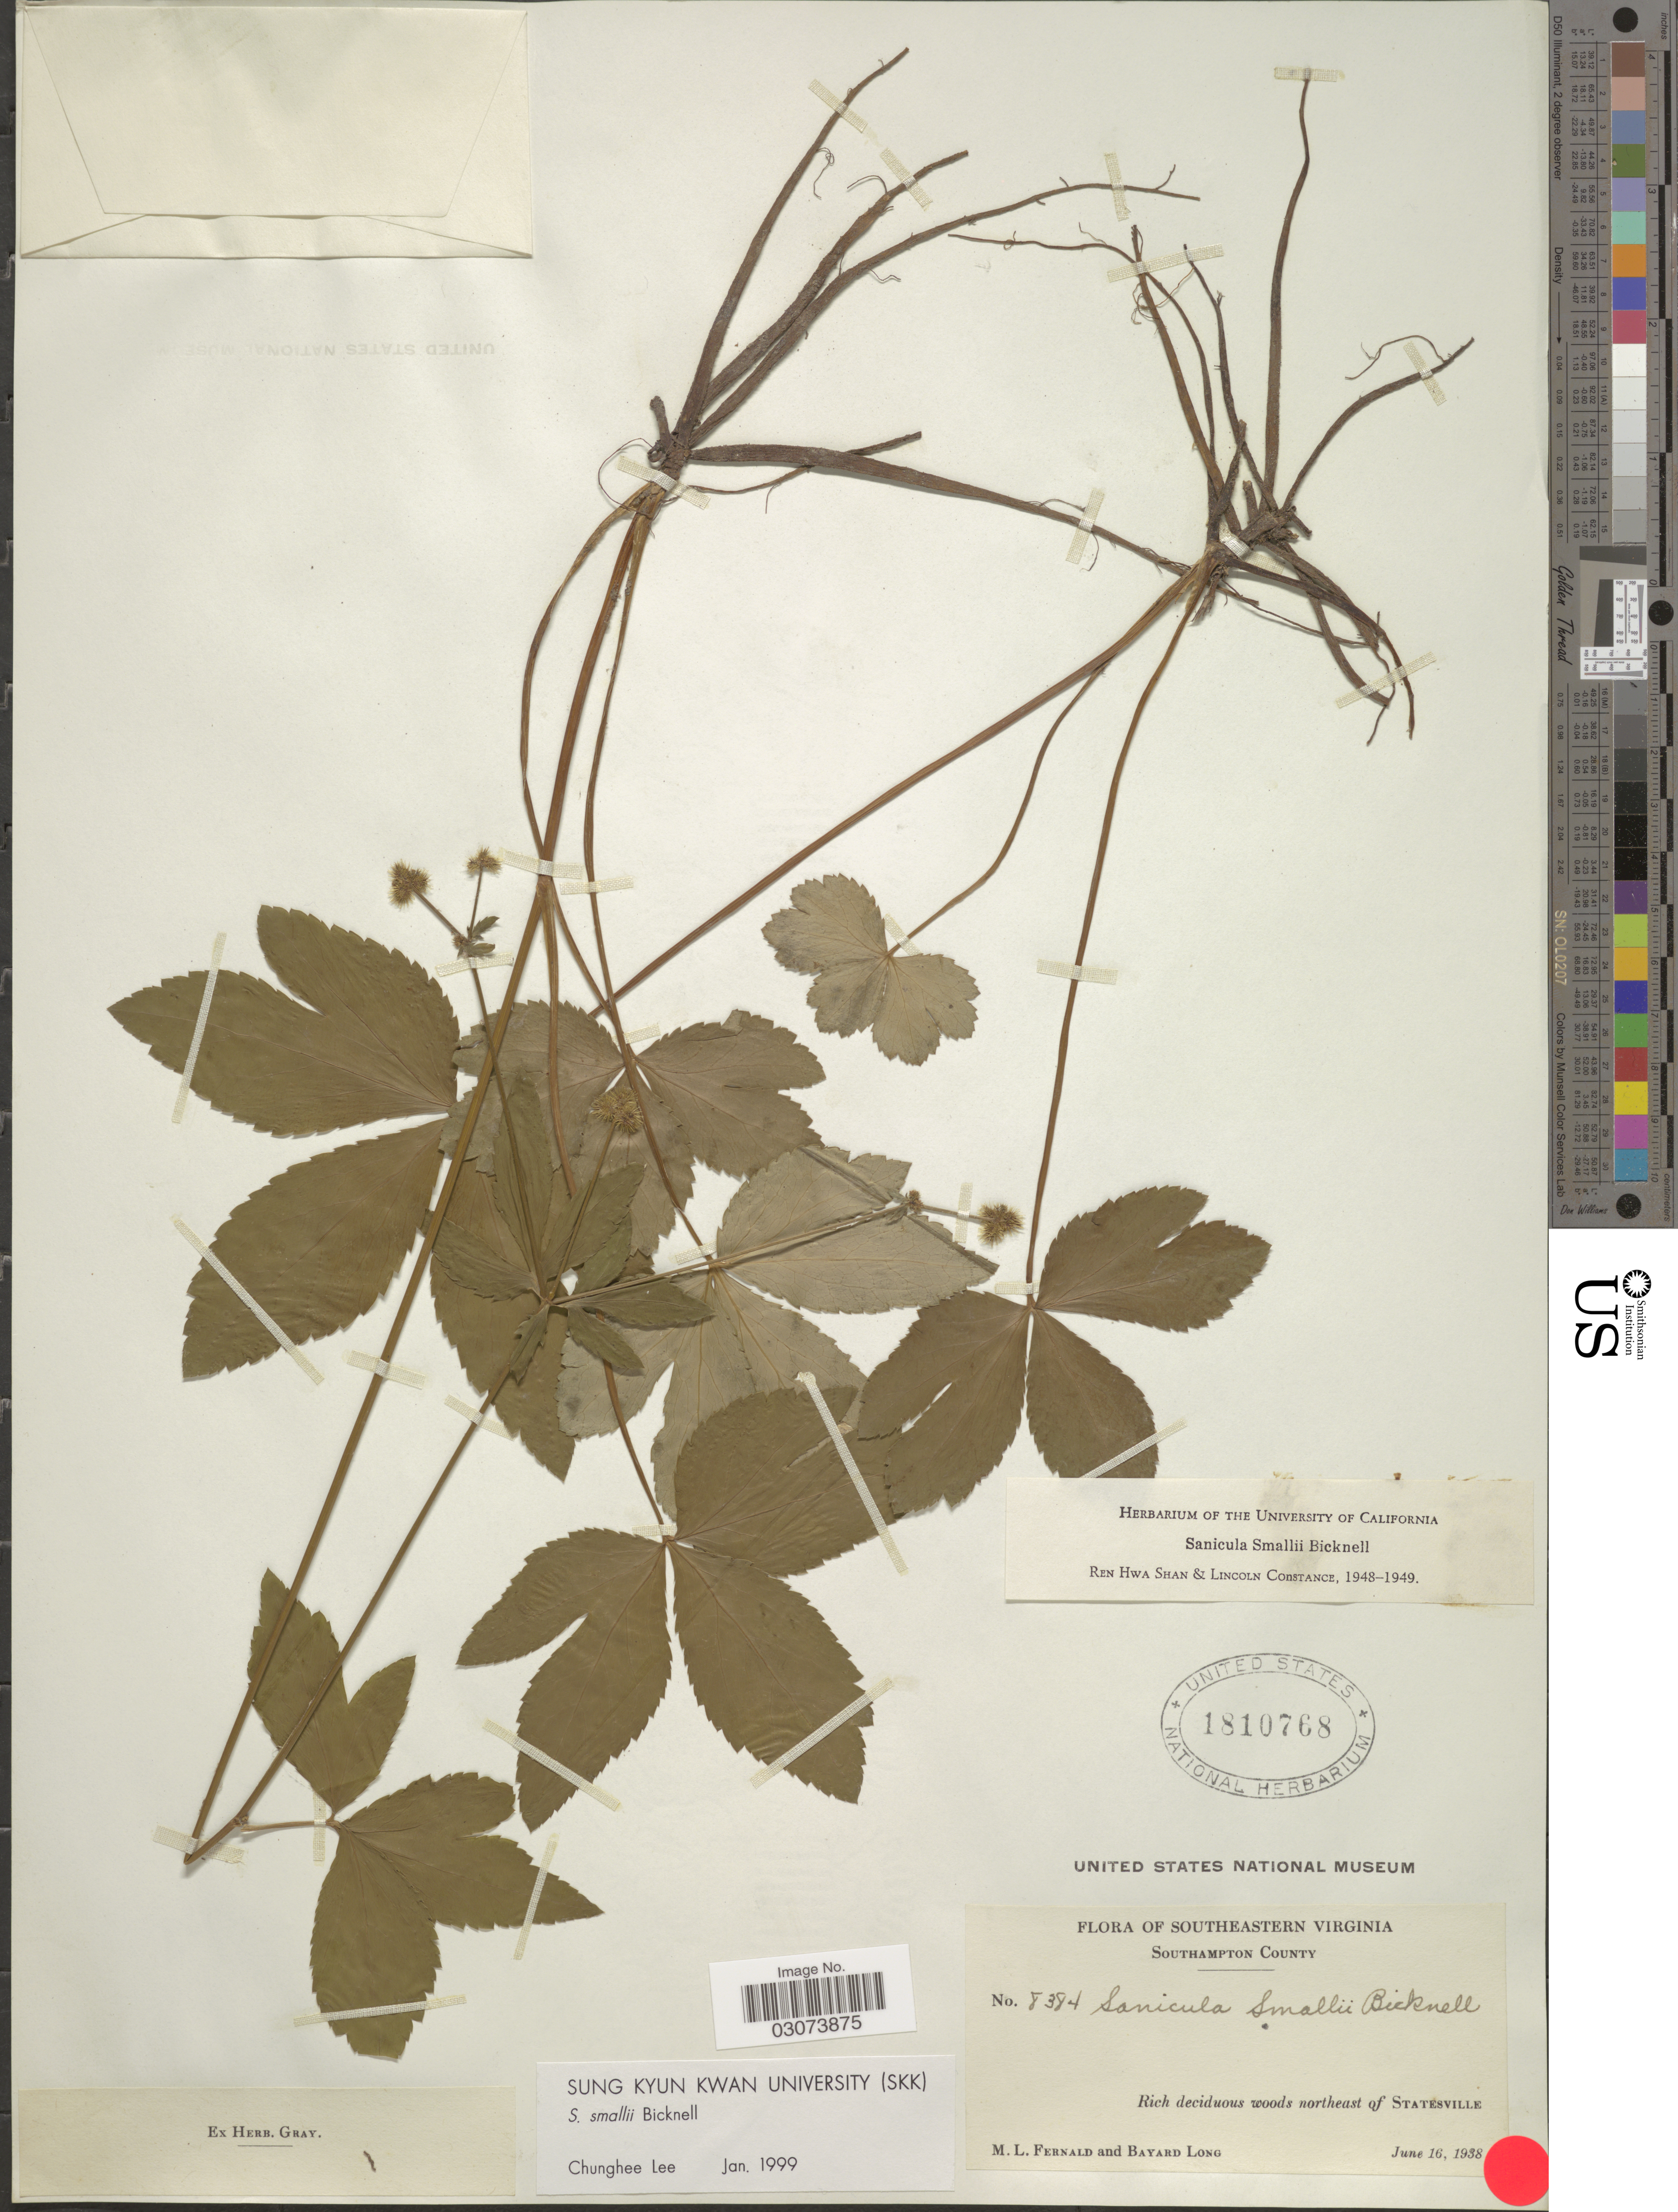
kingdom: Plantae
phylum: Tracheophyta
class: Magnoliopsida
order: Apiales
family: Apiaceae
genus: Sanicula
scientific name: Sanicula smallii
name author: E.P. Bicknell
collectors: M. L. Fernald & B. Long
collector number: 8384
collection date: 1938-06-16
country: United States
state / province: Virginia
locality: Southeastern Virginia. Northeast of Statesville.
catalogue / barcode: US 1810768